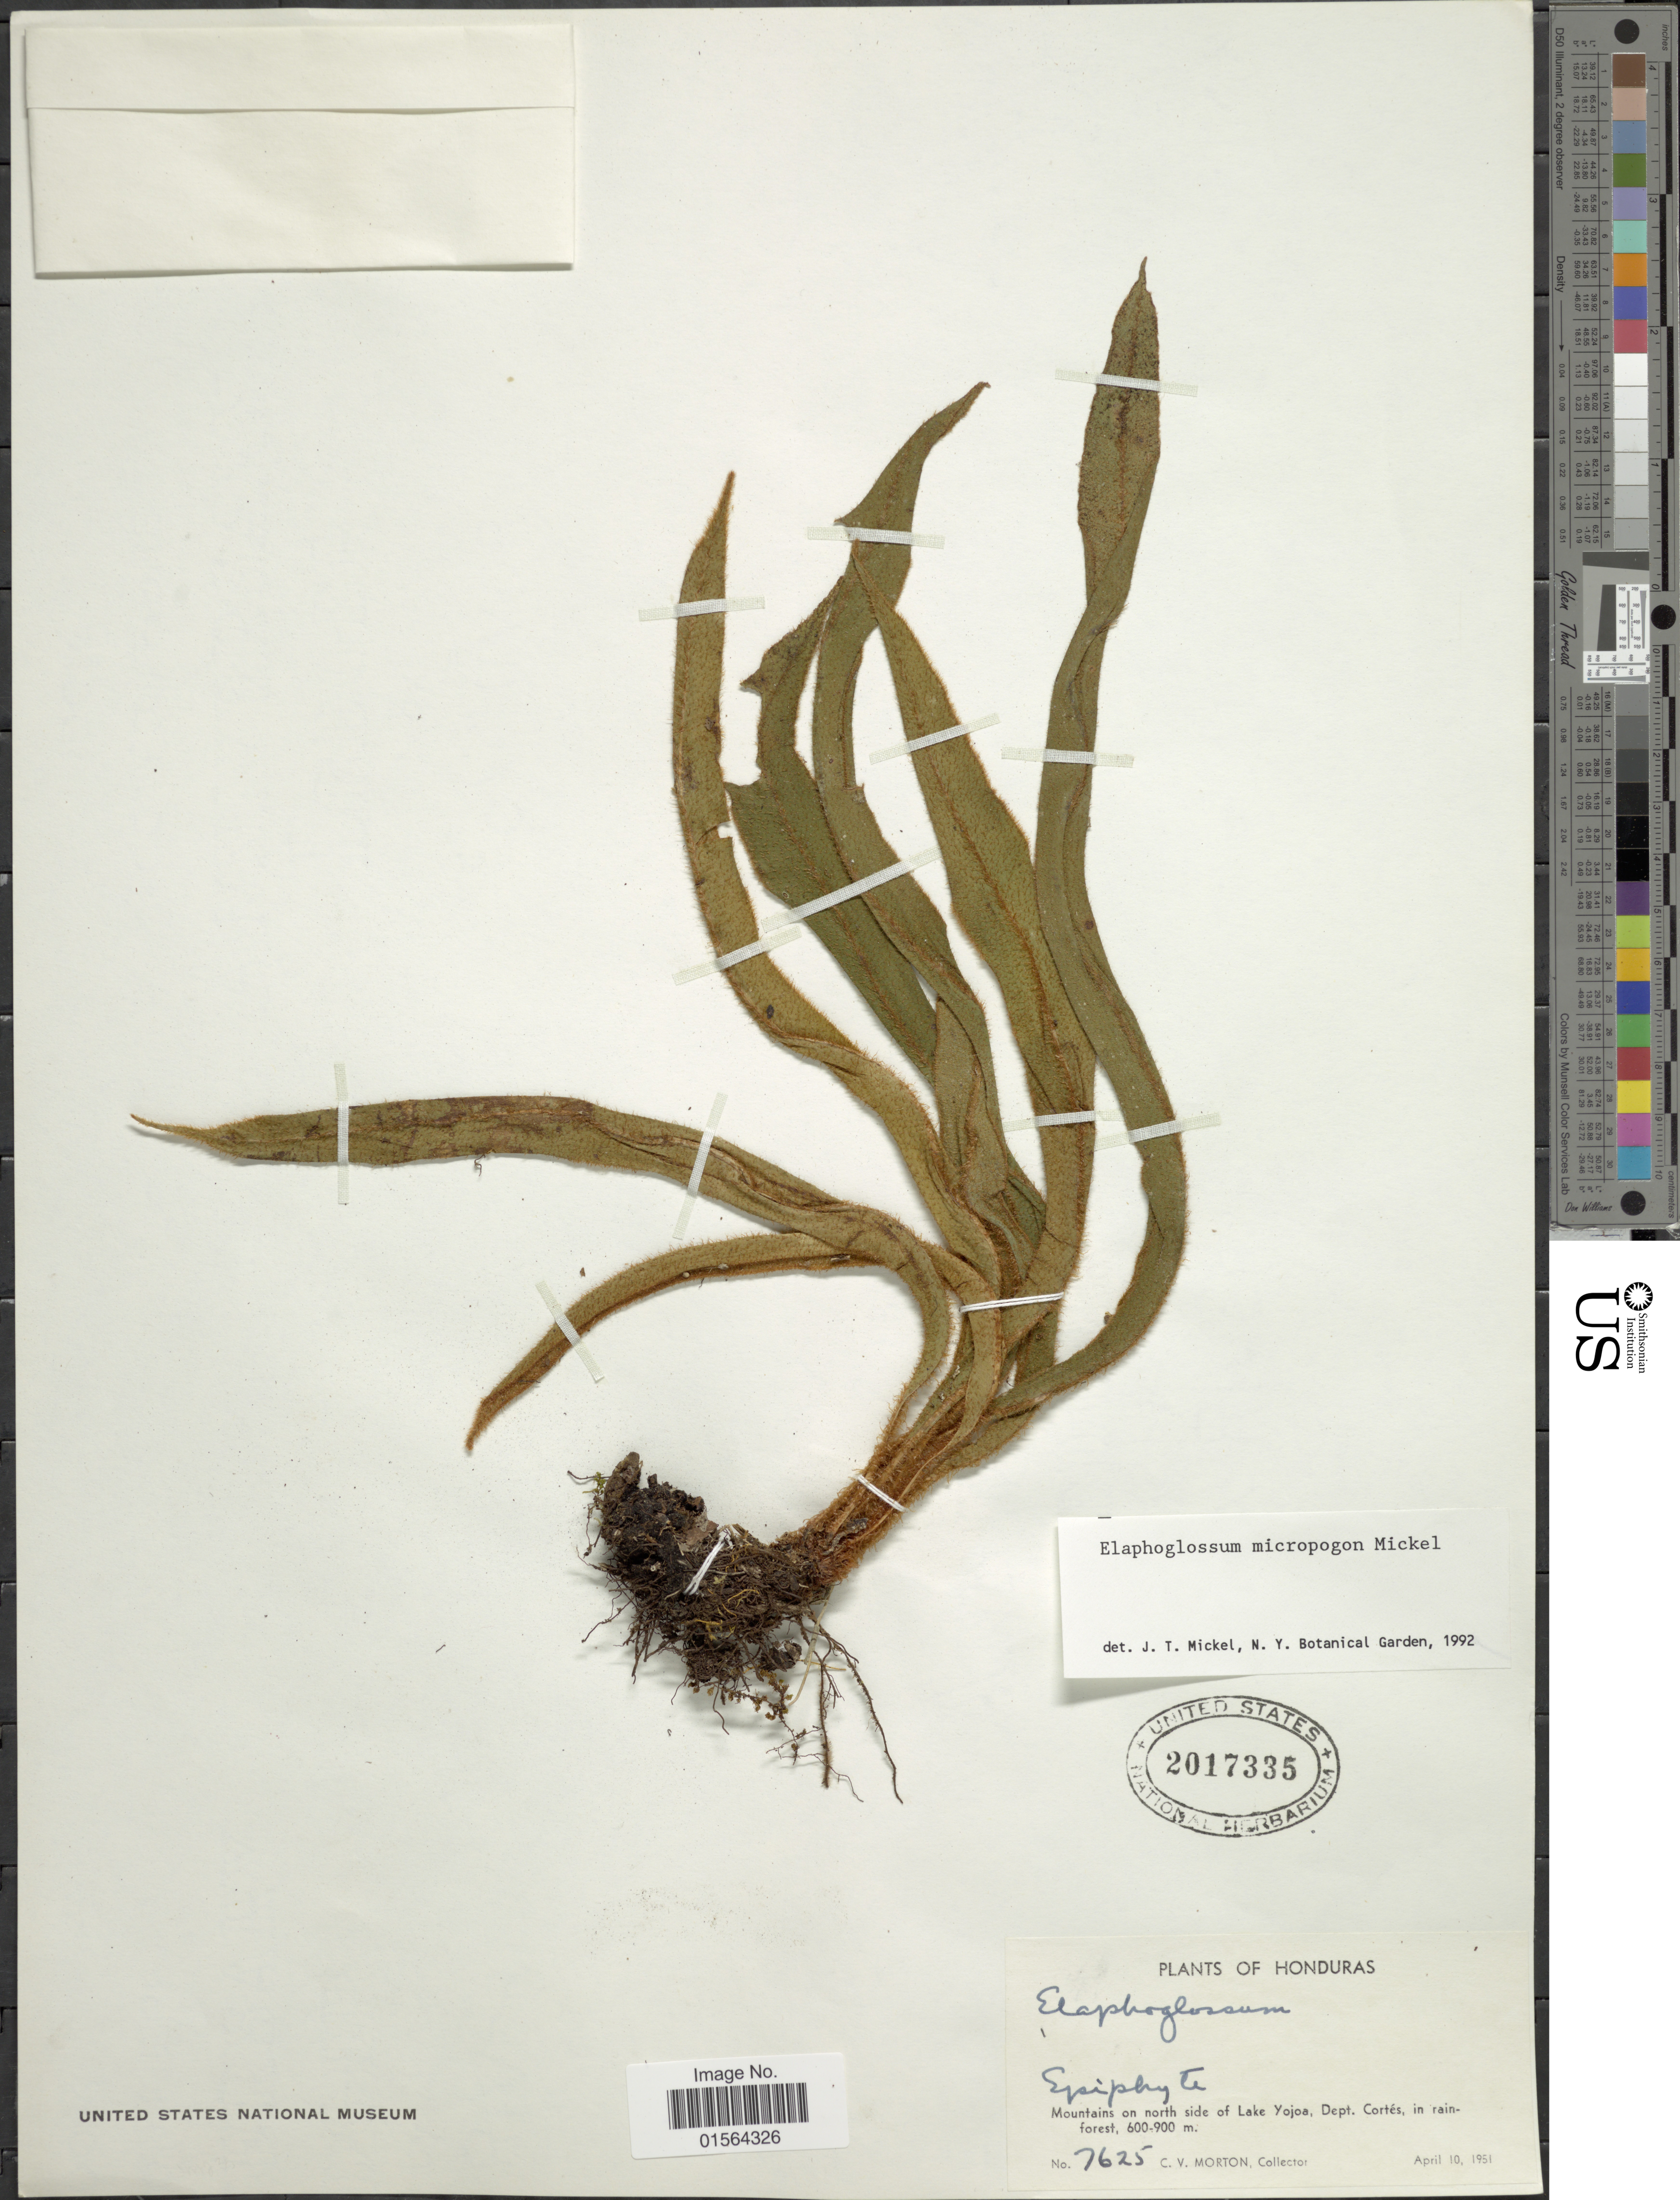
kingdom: Plantae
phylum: Tracheophyta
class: Polypodiopsida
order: Polypodiales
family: Dryopteridaceae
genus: Elaphoglossum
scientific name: Elaphoglossum micropogon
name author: Mickel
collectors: C. V. Morton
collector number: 7625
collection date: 1951-04-10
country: Honduras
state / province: Cortés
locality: Mountains on north side of Lake Yojoa, Dept. Cortes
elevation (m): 600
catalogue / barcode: US 2017335